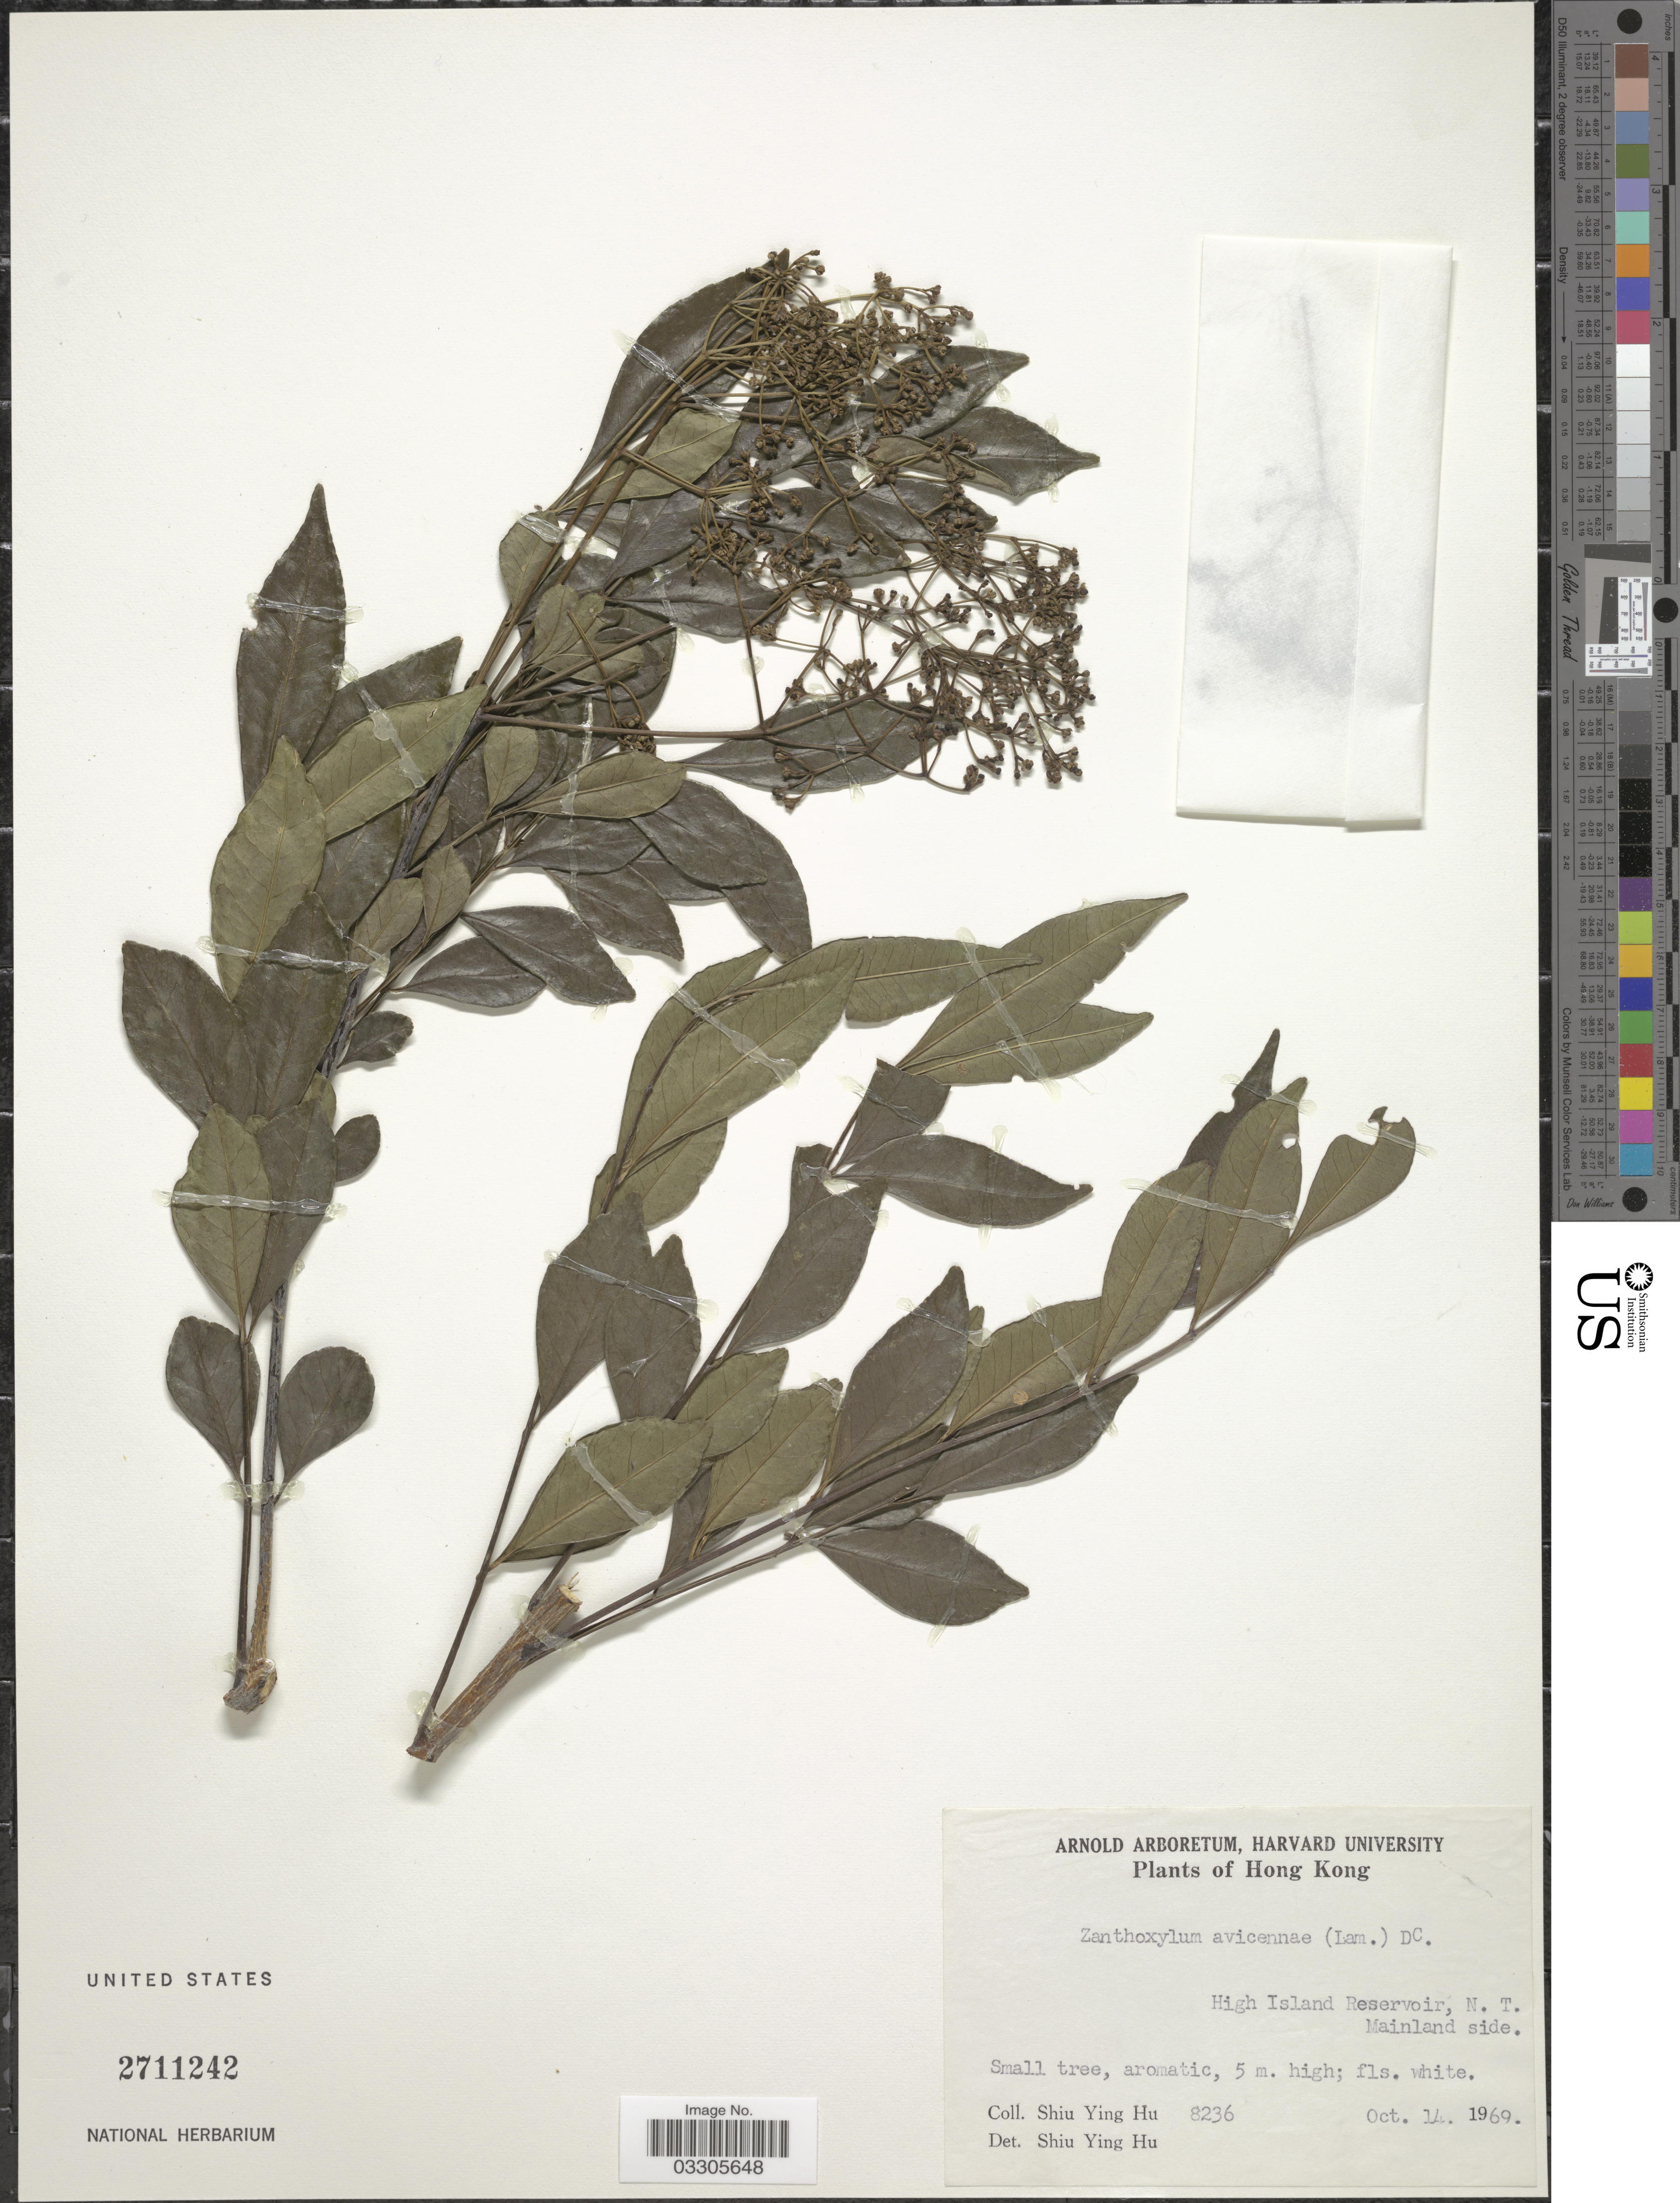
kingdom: Plantae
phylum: Tracheophyta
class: Magnoliopsida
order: Sapindales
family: Rutaceae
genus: Zanthoxylum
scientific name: Zanthoxylum avicennae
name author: (Lam.) DC.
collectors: S. Y. Hu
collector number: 8236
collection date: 1969-10-14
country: China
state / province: Hong Kong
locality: High Island Reservoir, N.T., Mainland side.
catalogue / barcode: US 2711242